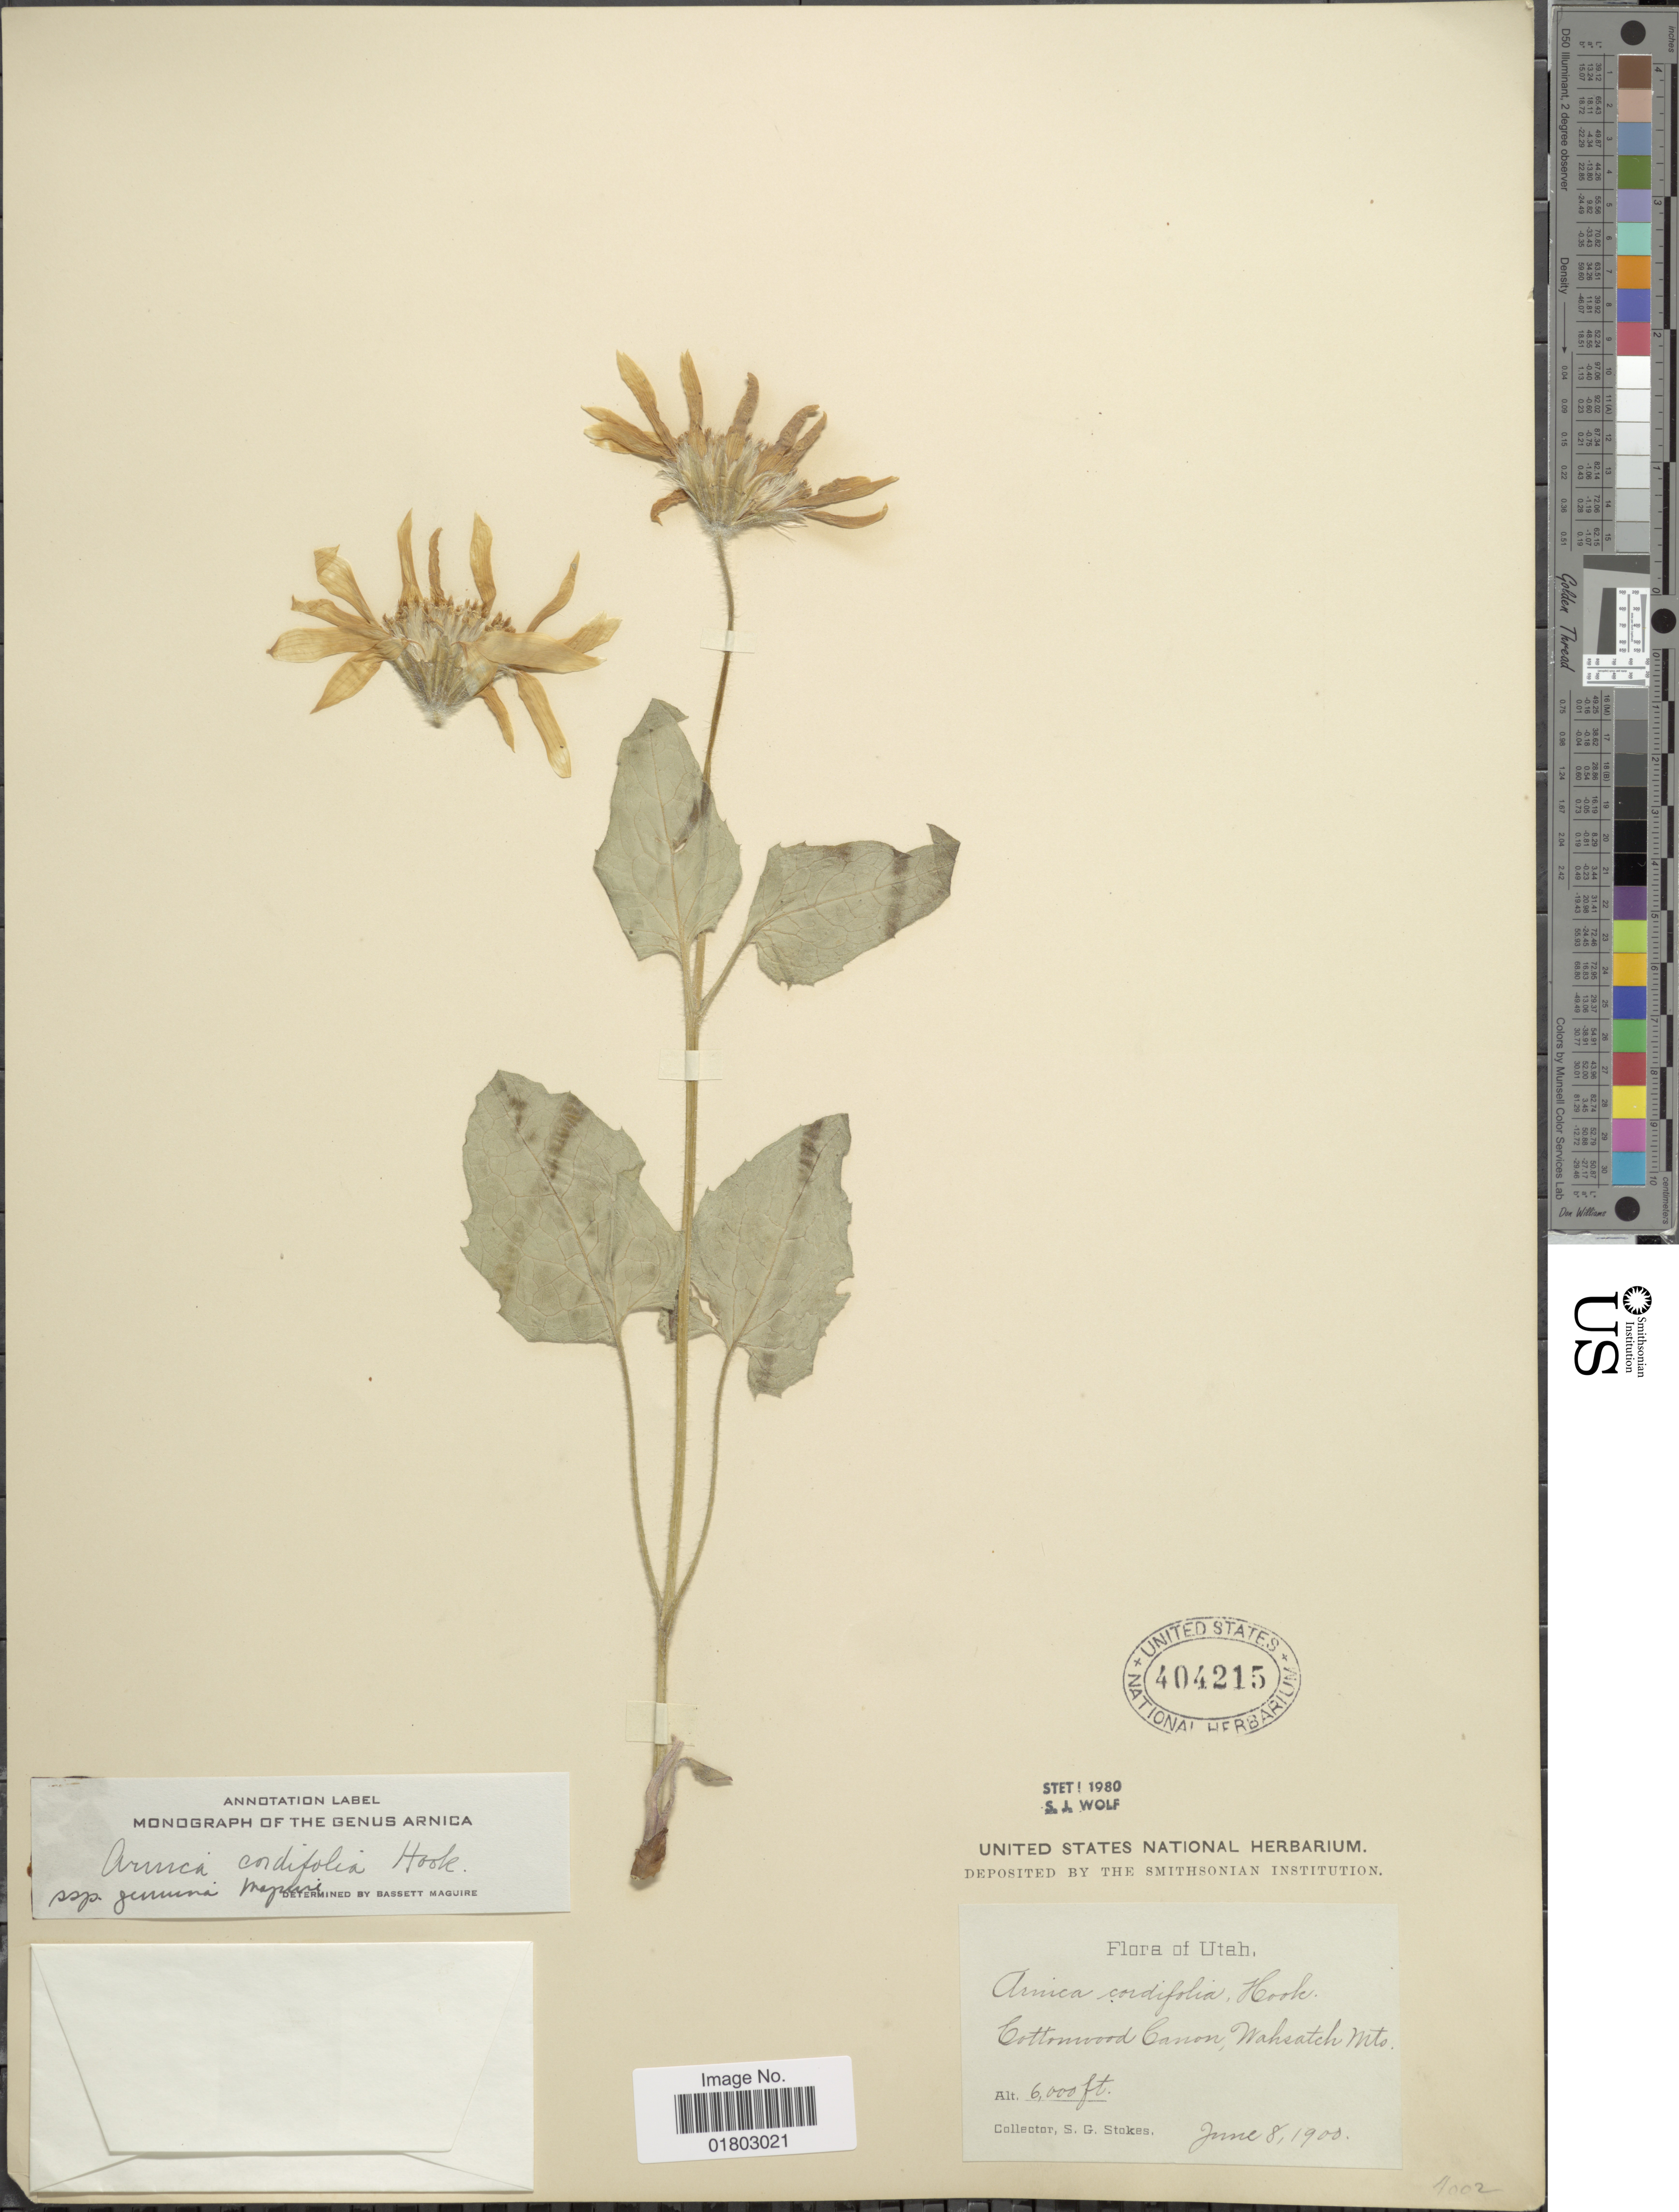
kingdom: Plantae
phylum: Tracheophyta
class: Magnoliopsida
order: Asterales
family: Asteraceae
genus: Arnica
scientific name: Arnica cordifolia subsp. genuina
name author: Maguire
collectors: S. G. Stokes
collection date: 1900-06-08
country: United States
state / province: Utah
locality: Cottonwood Canon, Wahsatch Mts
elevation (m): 1829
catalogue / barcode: US 404215